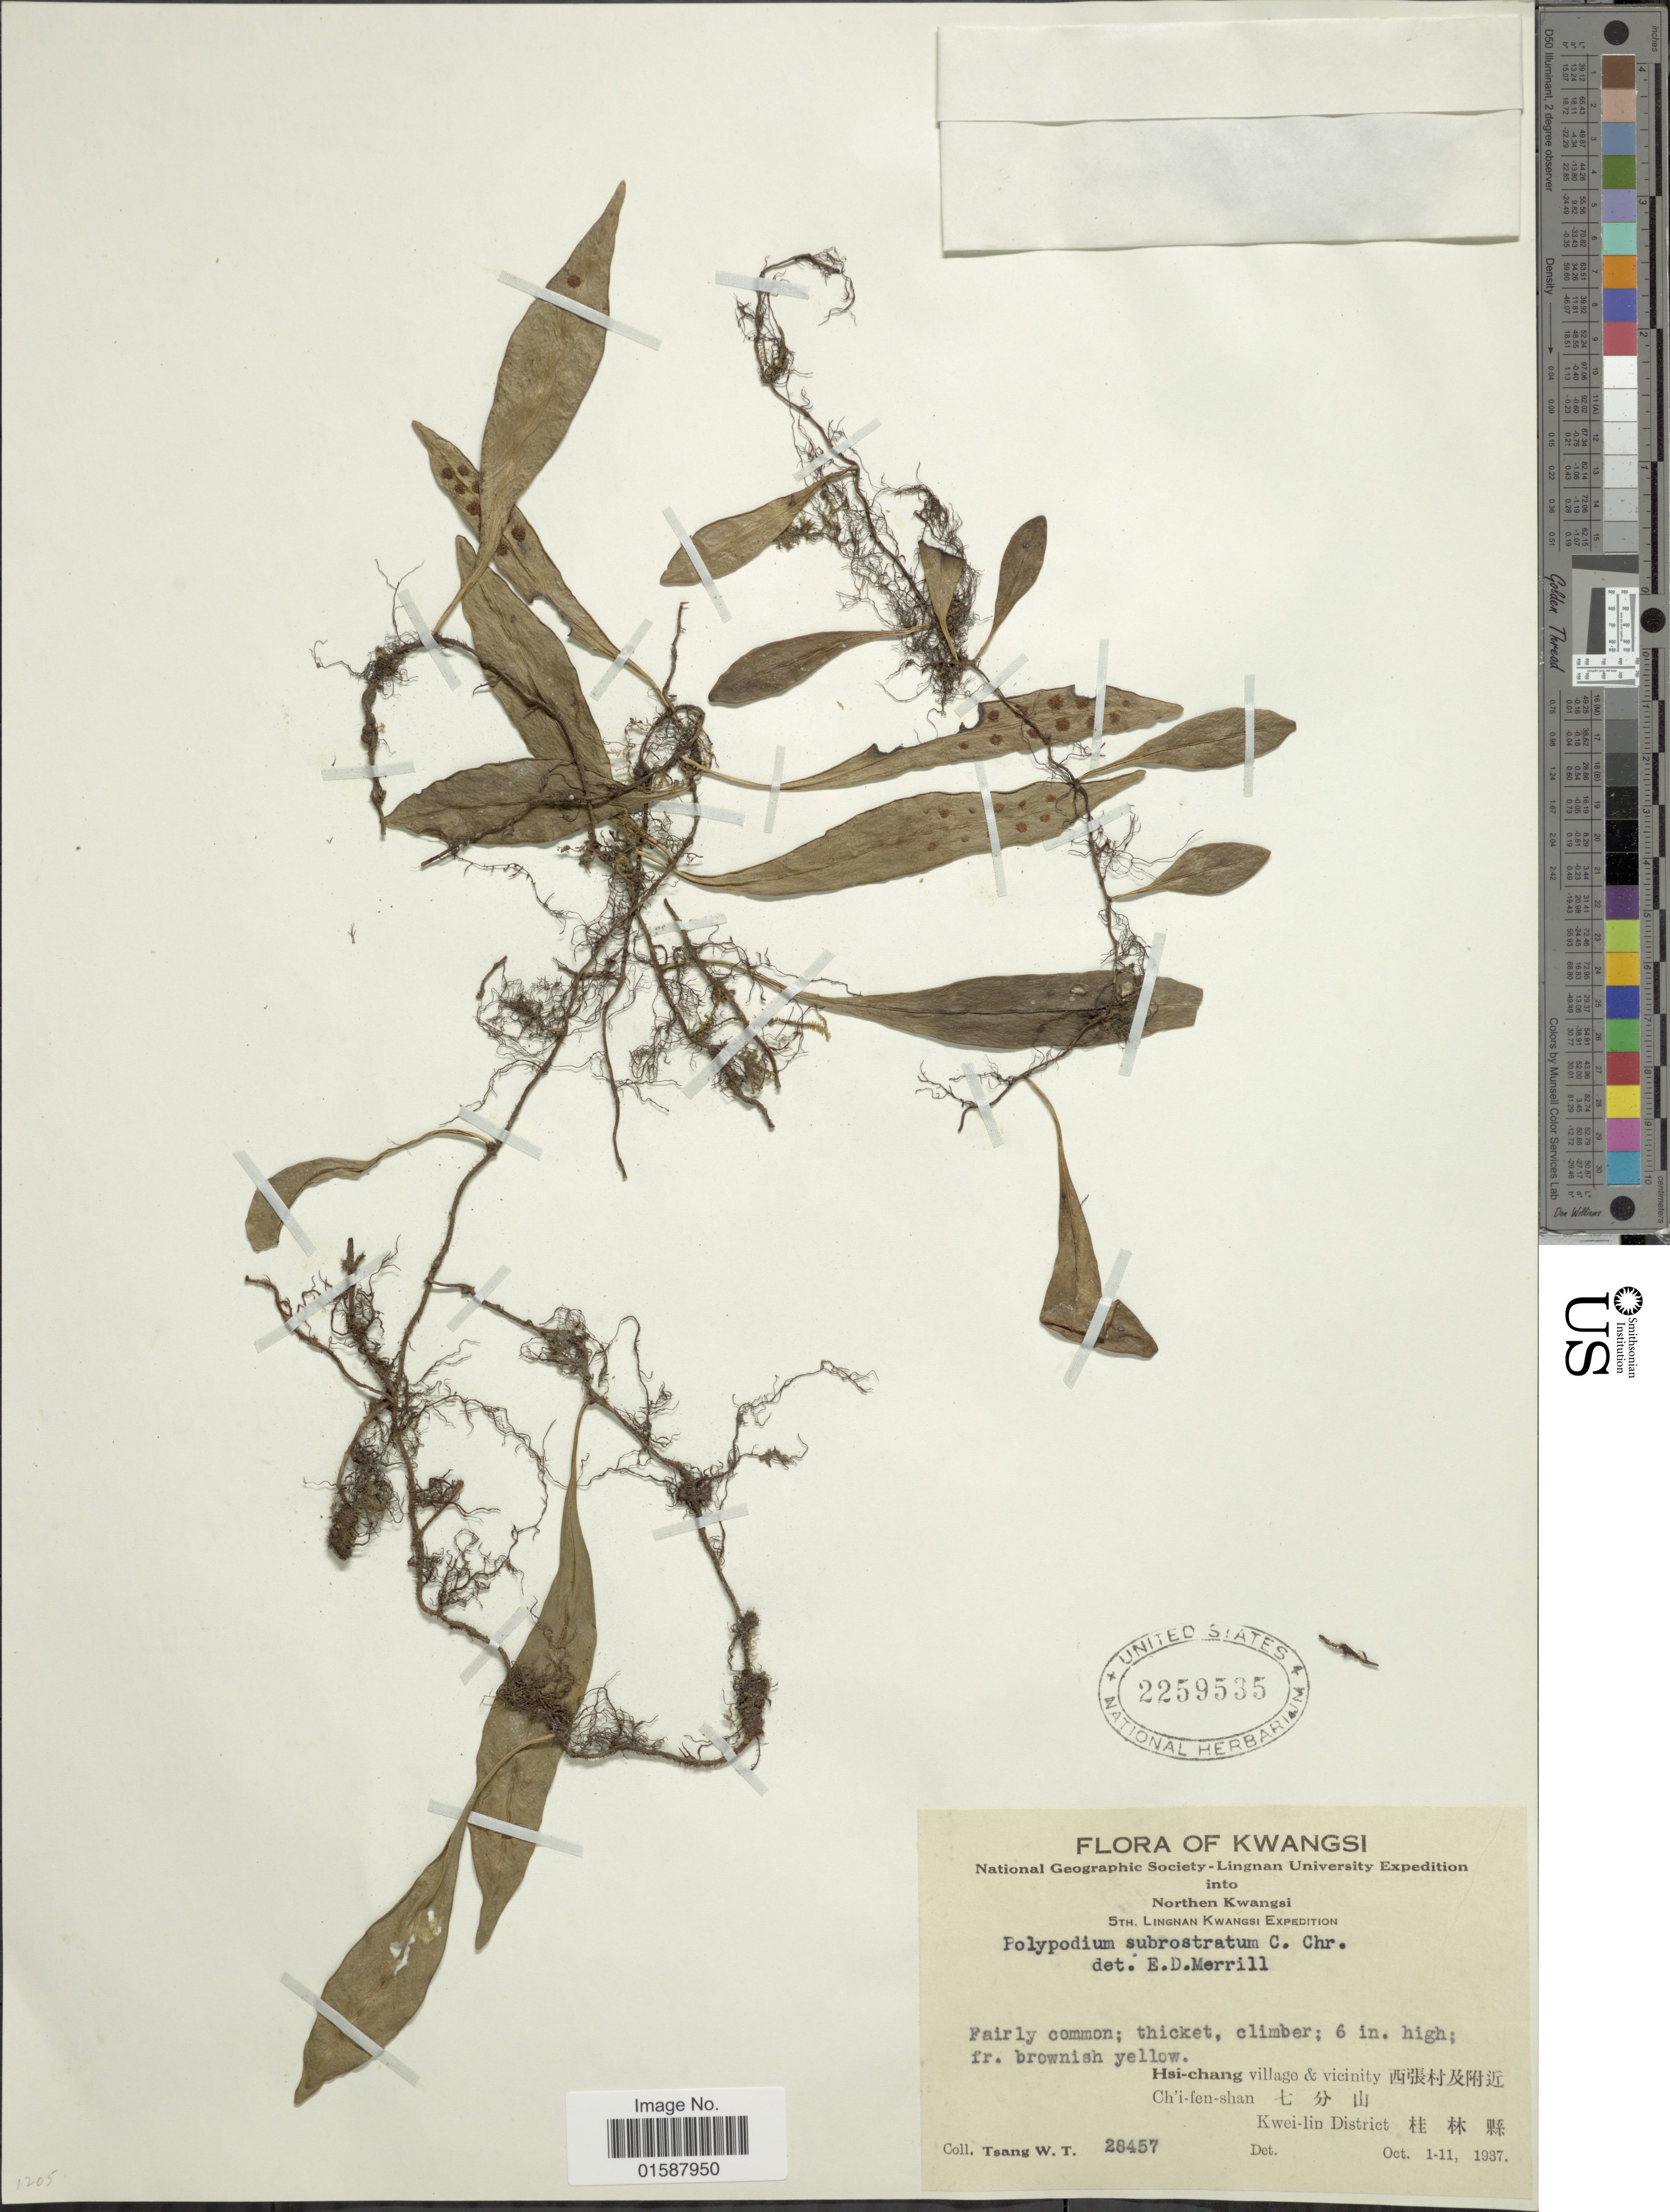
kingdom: Plantae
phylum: Tracheophyta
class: Polypodiopsida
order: Polypodiales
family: Polypodiaceae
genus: Lepisorus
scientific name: Lepisorus subrostratus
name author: (C. Chr.) C. Chr. & Tardieu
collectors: W. T. Tsang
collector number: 28457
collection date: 1937-10-01/1937-10-11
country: China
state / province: Guangxi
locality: Northern Kwangsi. Hsi-chang village & vicinity. Ch'i-fen-shan. Kwei-lin District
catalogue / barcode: US 2259535